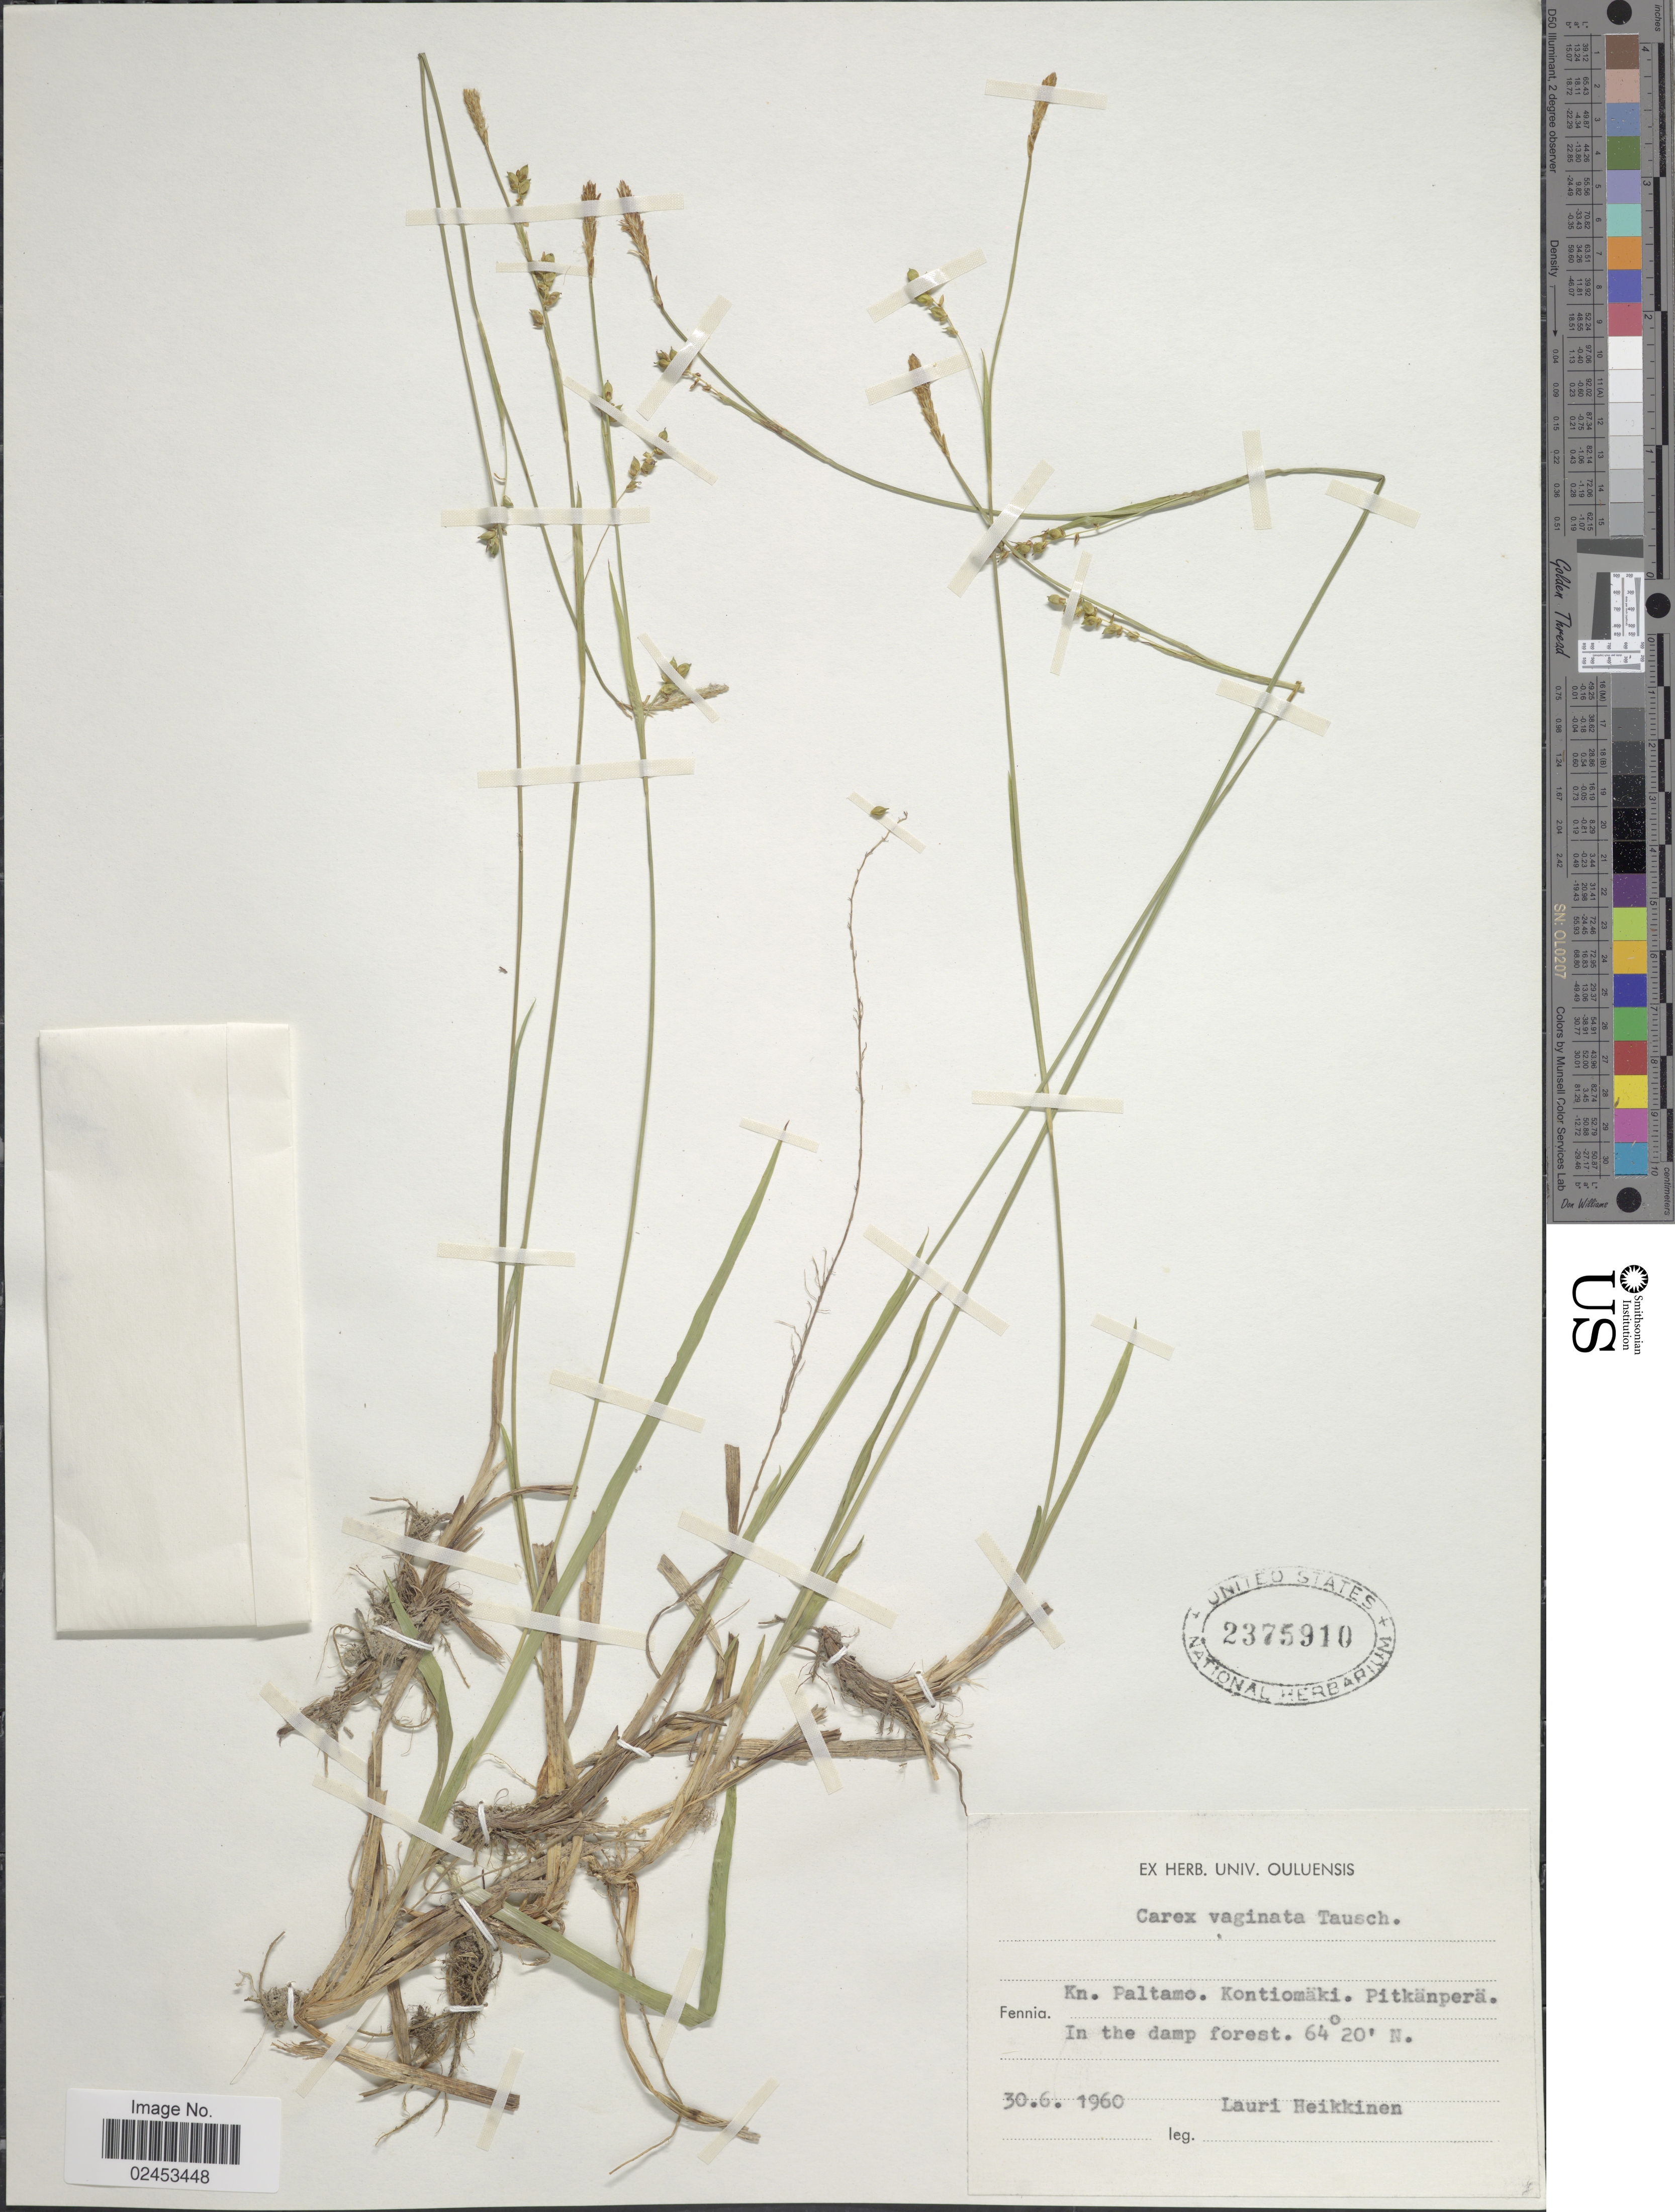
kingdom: Plantae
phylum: Tracheophyta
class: Liliopsida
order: Poales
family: Cyperaceae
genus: Carex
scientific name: Carex vaginata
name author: Tausch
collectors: L. Heikkinen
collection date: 1960-06-30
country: Finland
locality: Fennia. Kn. Paltamo. Kontiomäki. Pitkäperä. In the damp forest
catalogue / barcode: US 2375910